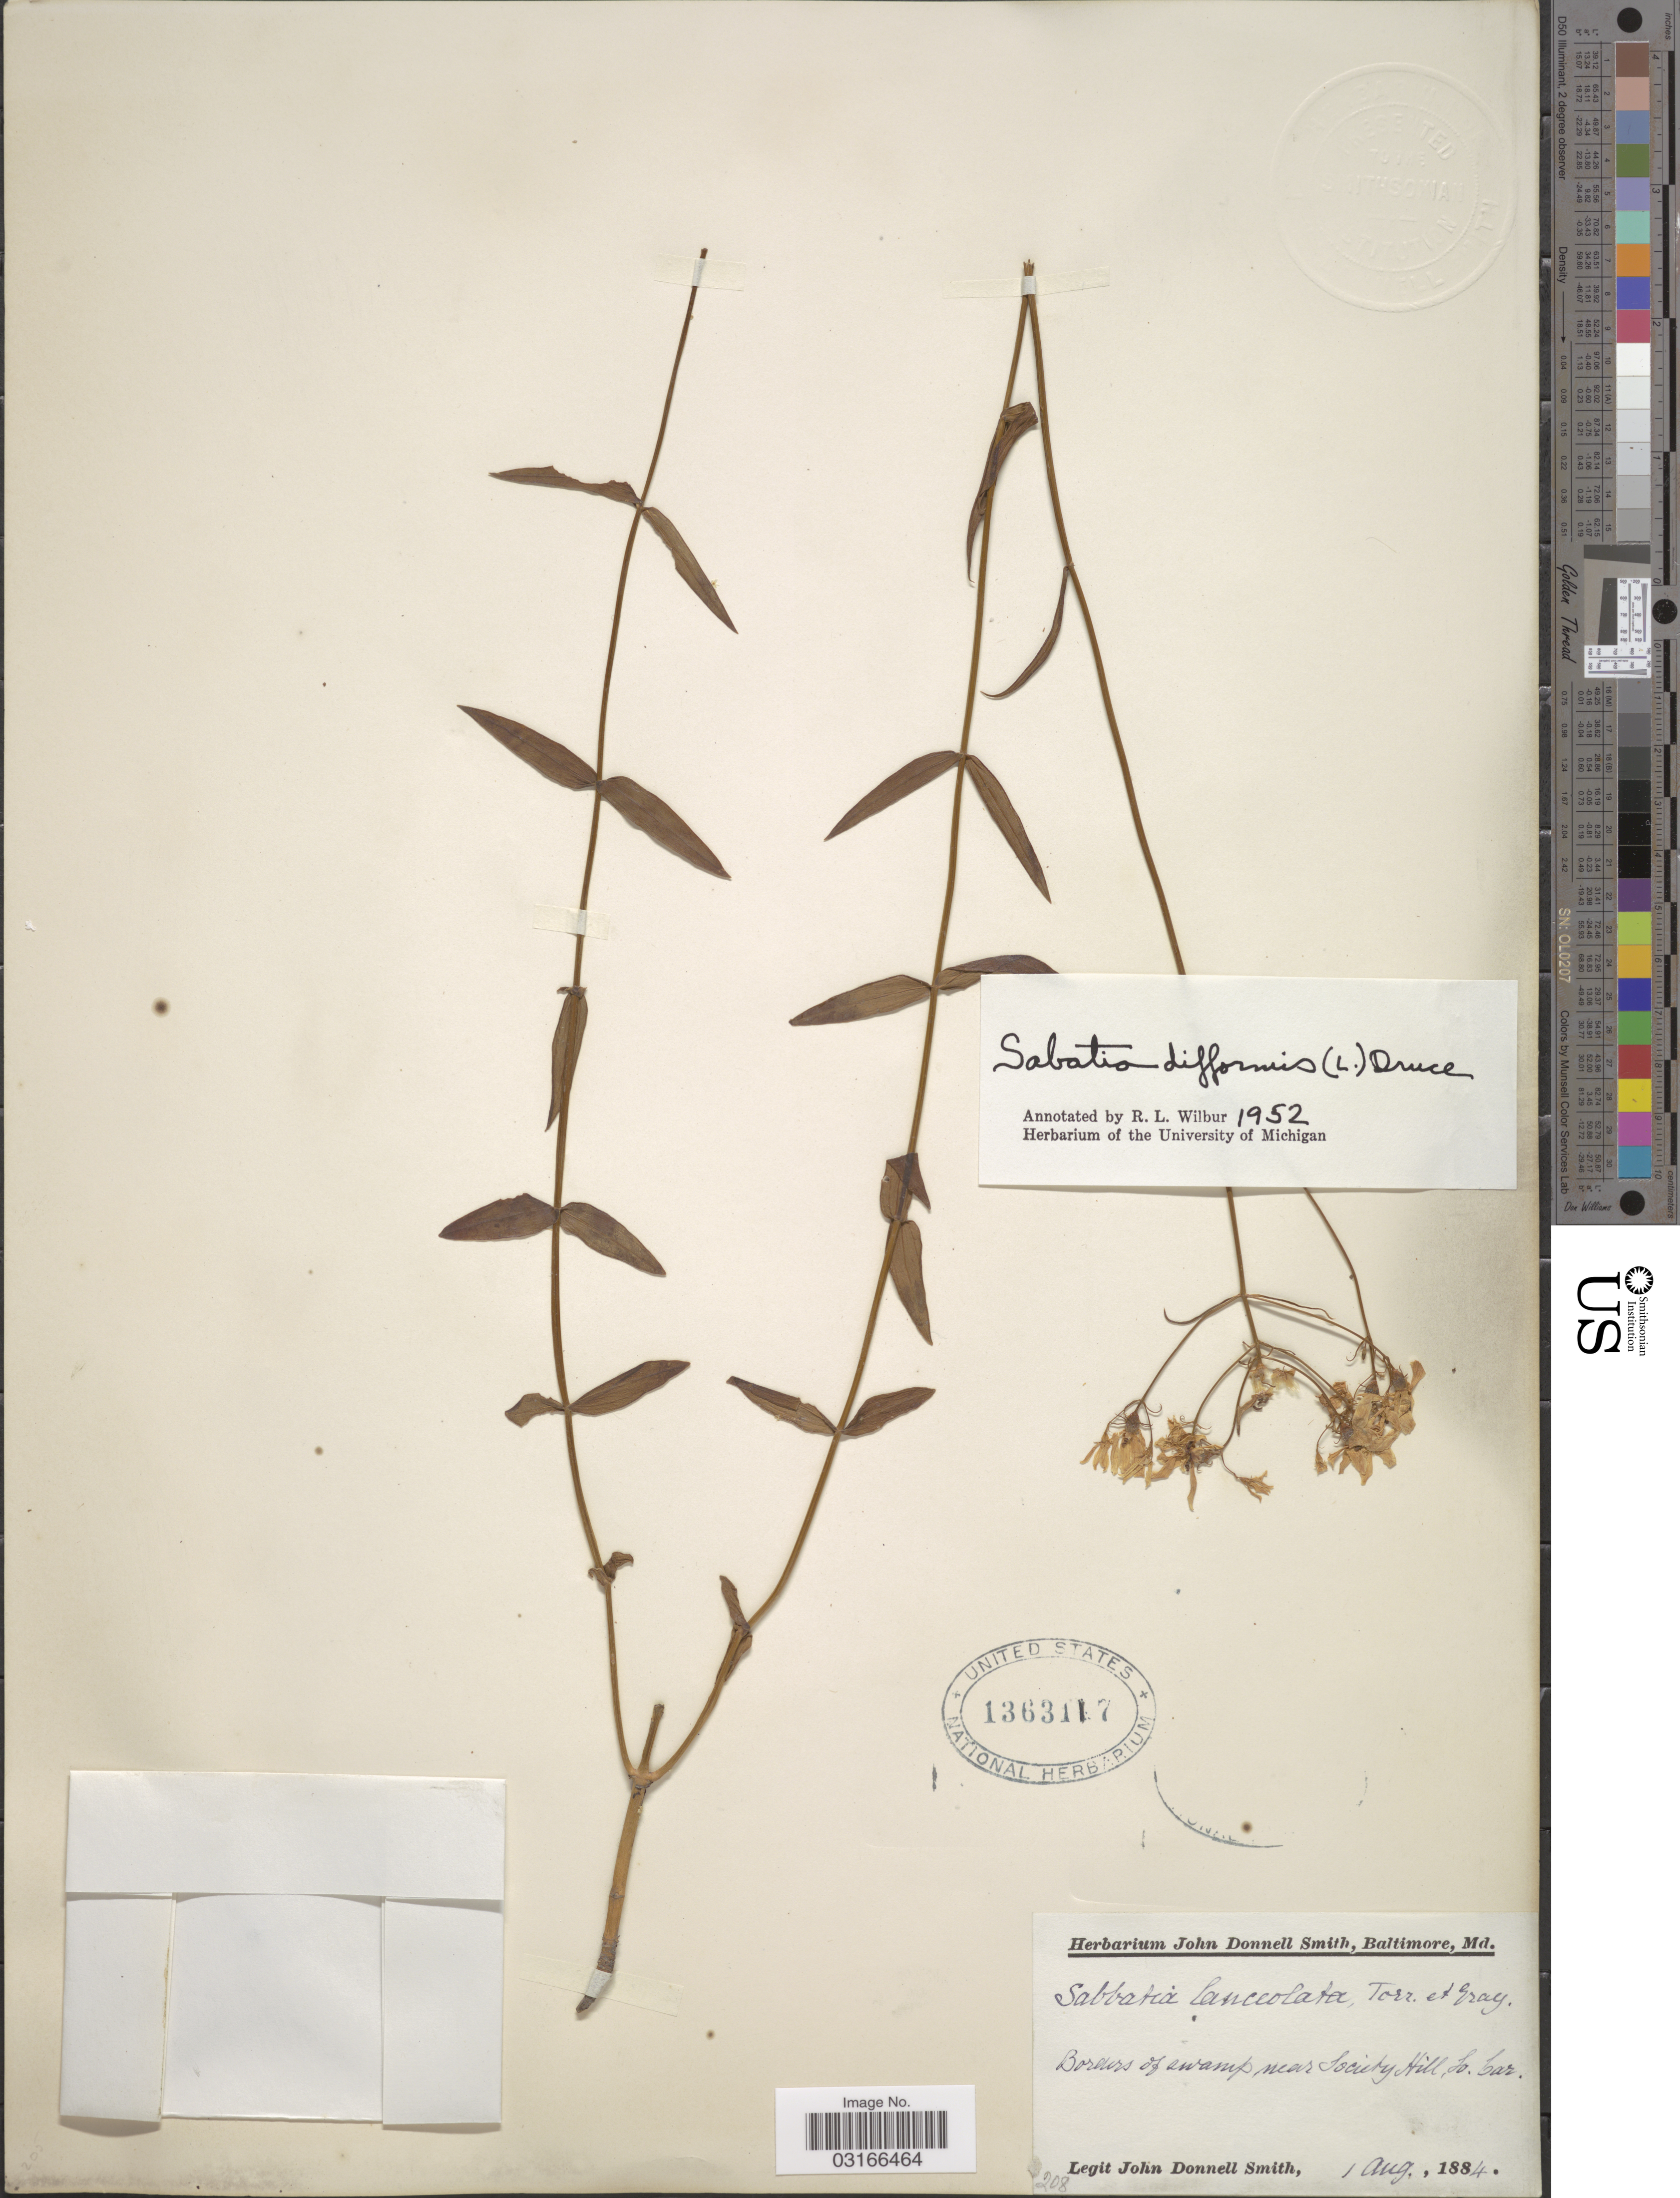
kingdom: Plantae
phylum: Tracheophyta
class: Magnoliopsida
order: Gentianales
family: Gentianaceae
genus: Sabatia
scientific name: Sabatia difformis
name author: (L.) Druce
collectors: J. Donnell Smith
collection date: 1884-08-01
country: United States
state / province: South Carolina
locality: Borders of swamp near Society Hill, So. Car.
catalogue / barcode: US 1363117